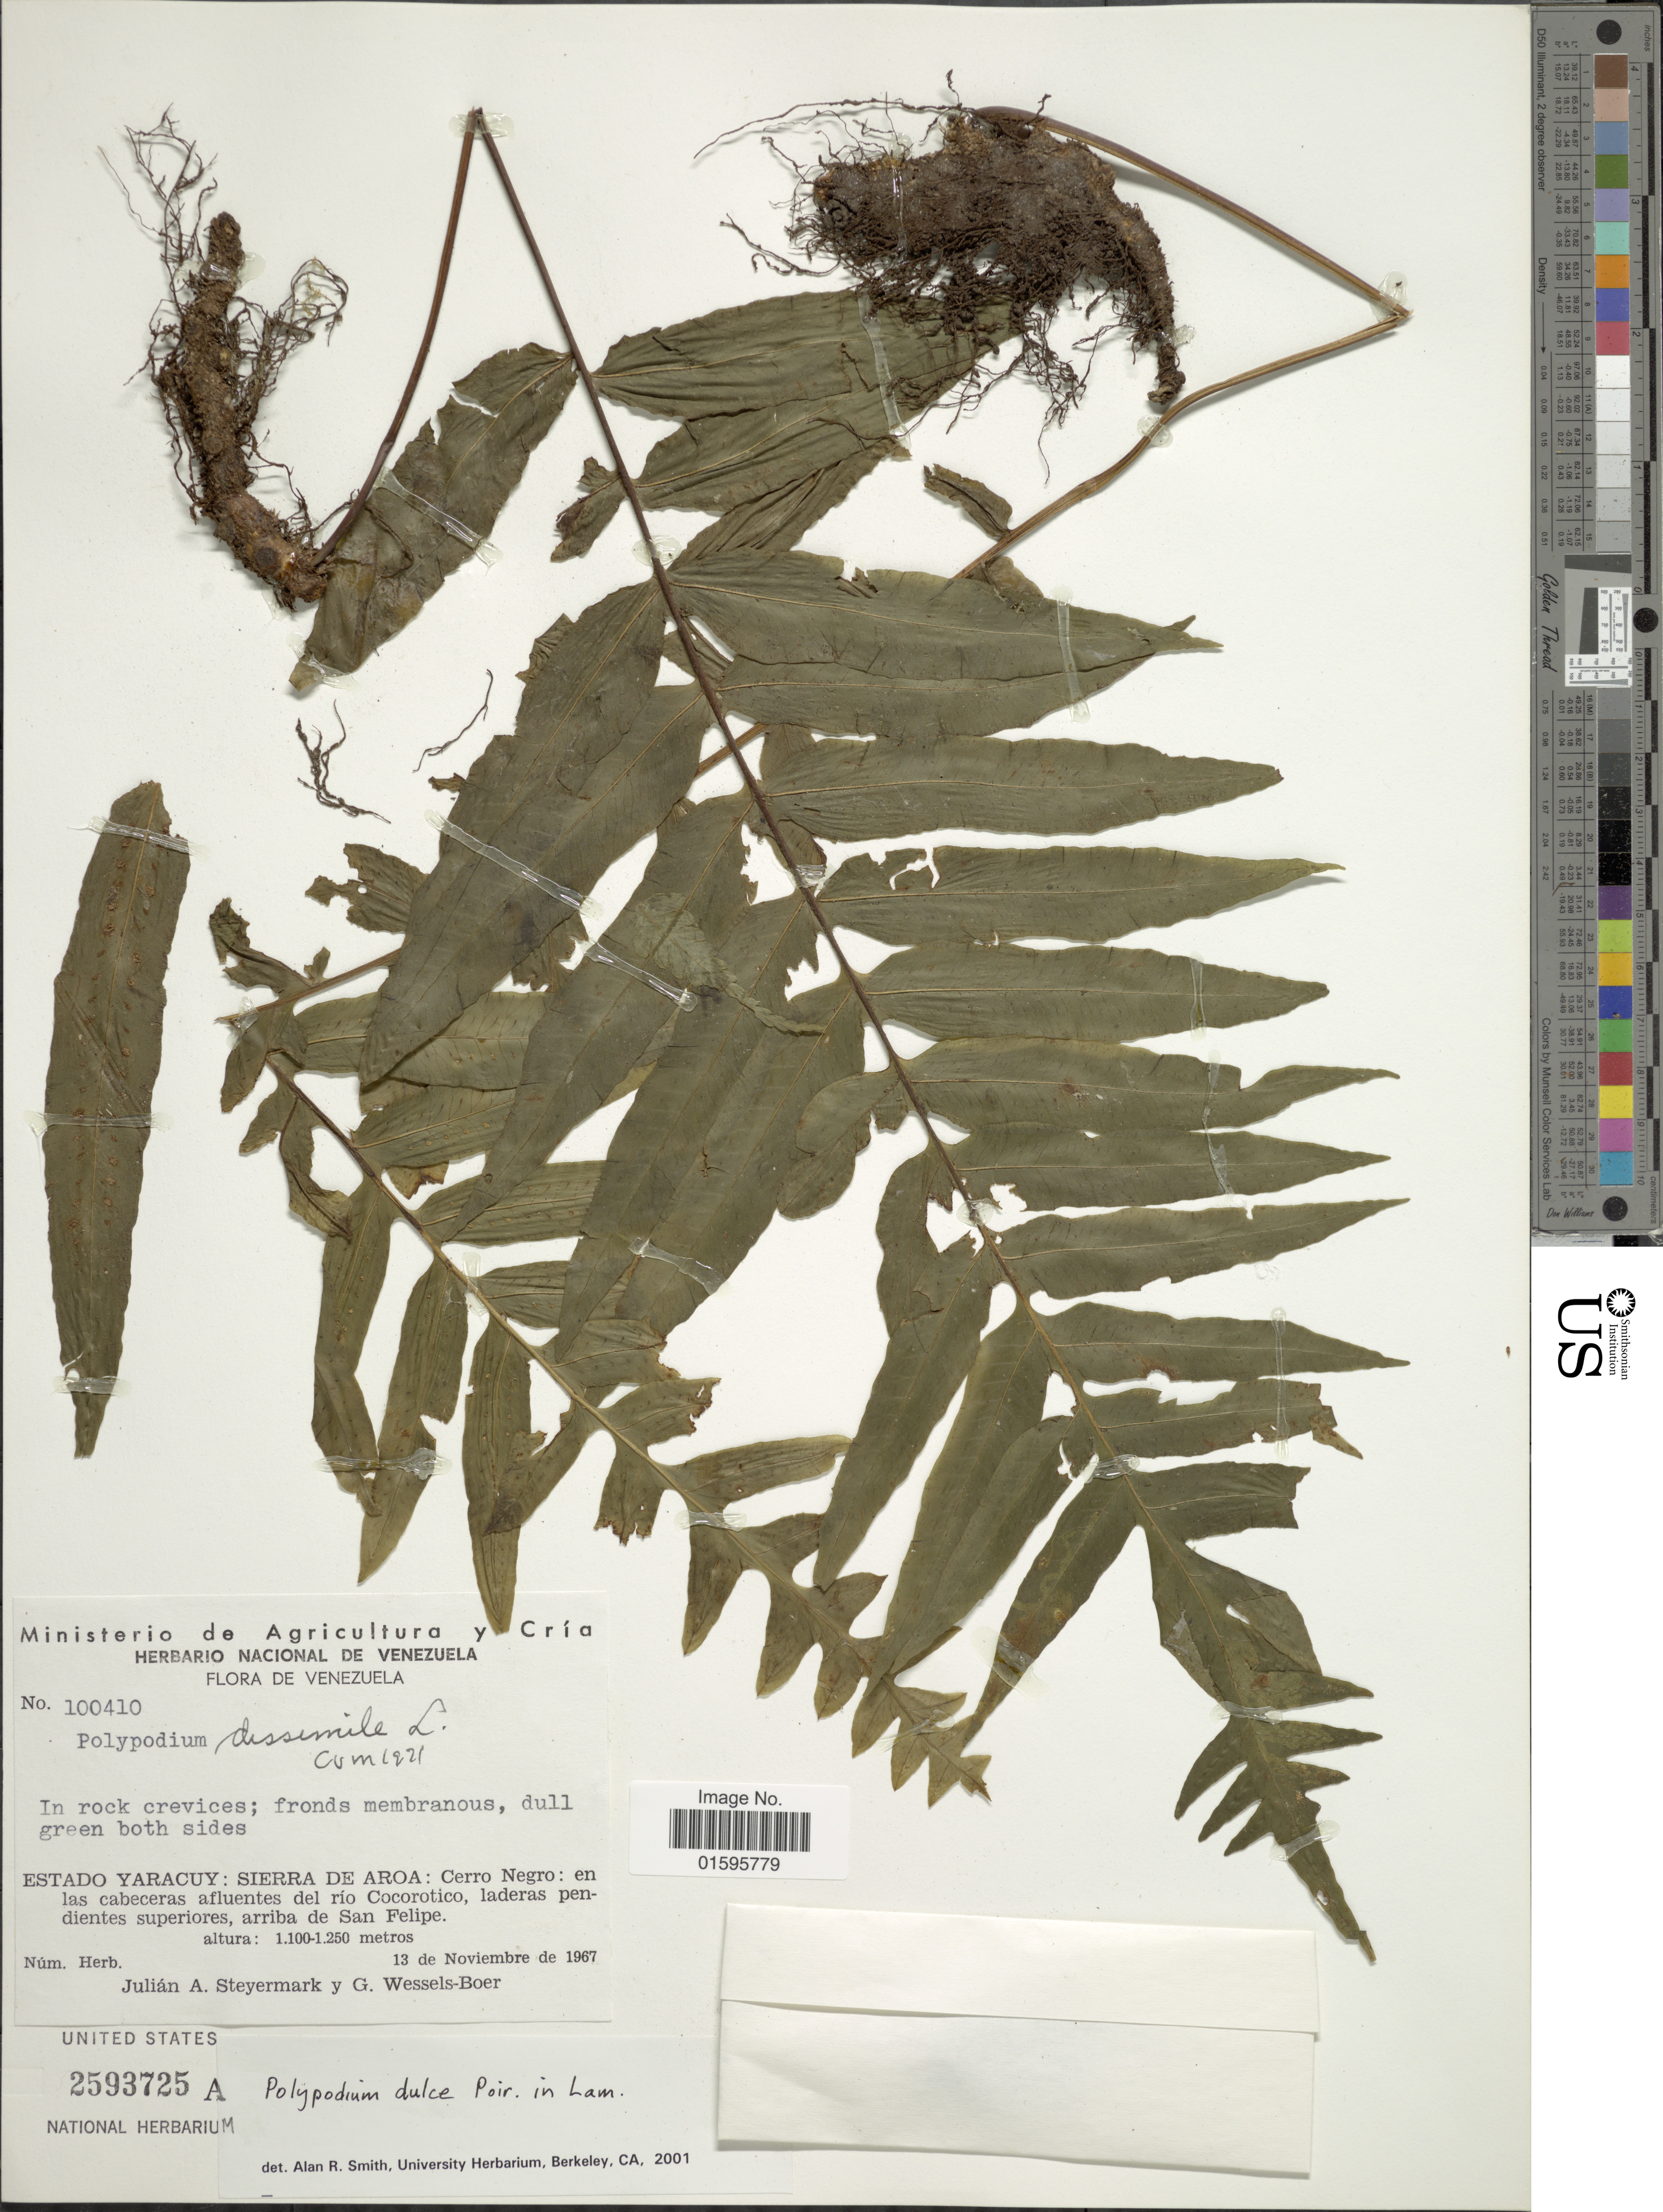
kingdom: Plantae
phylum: Tracheophyta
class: Polypodiopsida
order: Polypodiales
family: Polypodiaceae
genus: Polypodium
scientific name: Polypodium dulce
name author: Poir.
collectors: J. Steyermark & J. G. Wessels Boer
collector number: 100410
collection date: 1967-11-13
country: Venezuela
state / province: Yaracuy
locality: Estado Yaracuy: Sierra de Aroa: Cerro Negro: en la cabeceras afluentes del rio Cocorotico, laderas pendientes superiores, arriba de San Felipe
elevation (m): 1100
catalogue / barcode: US 2593725A